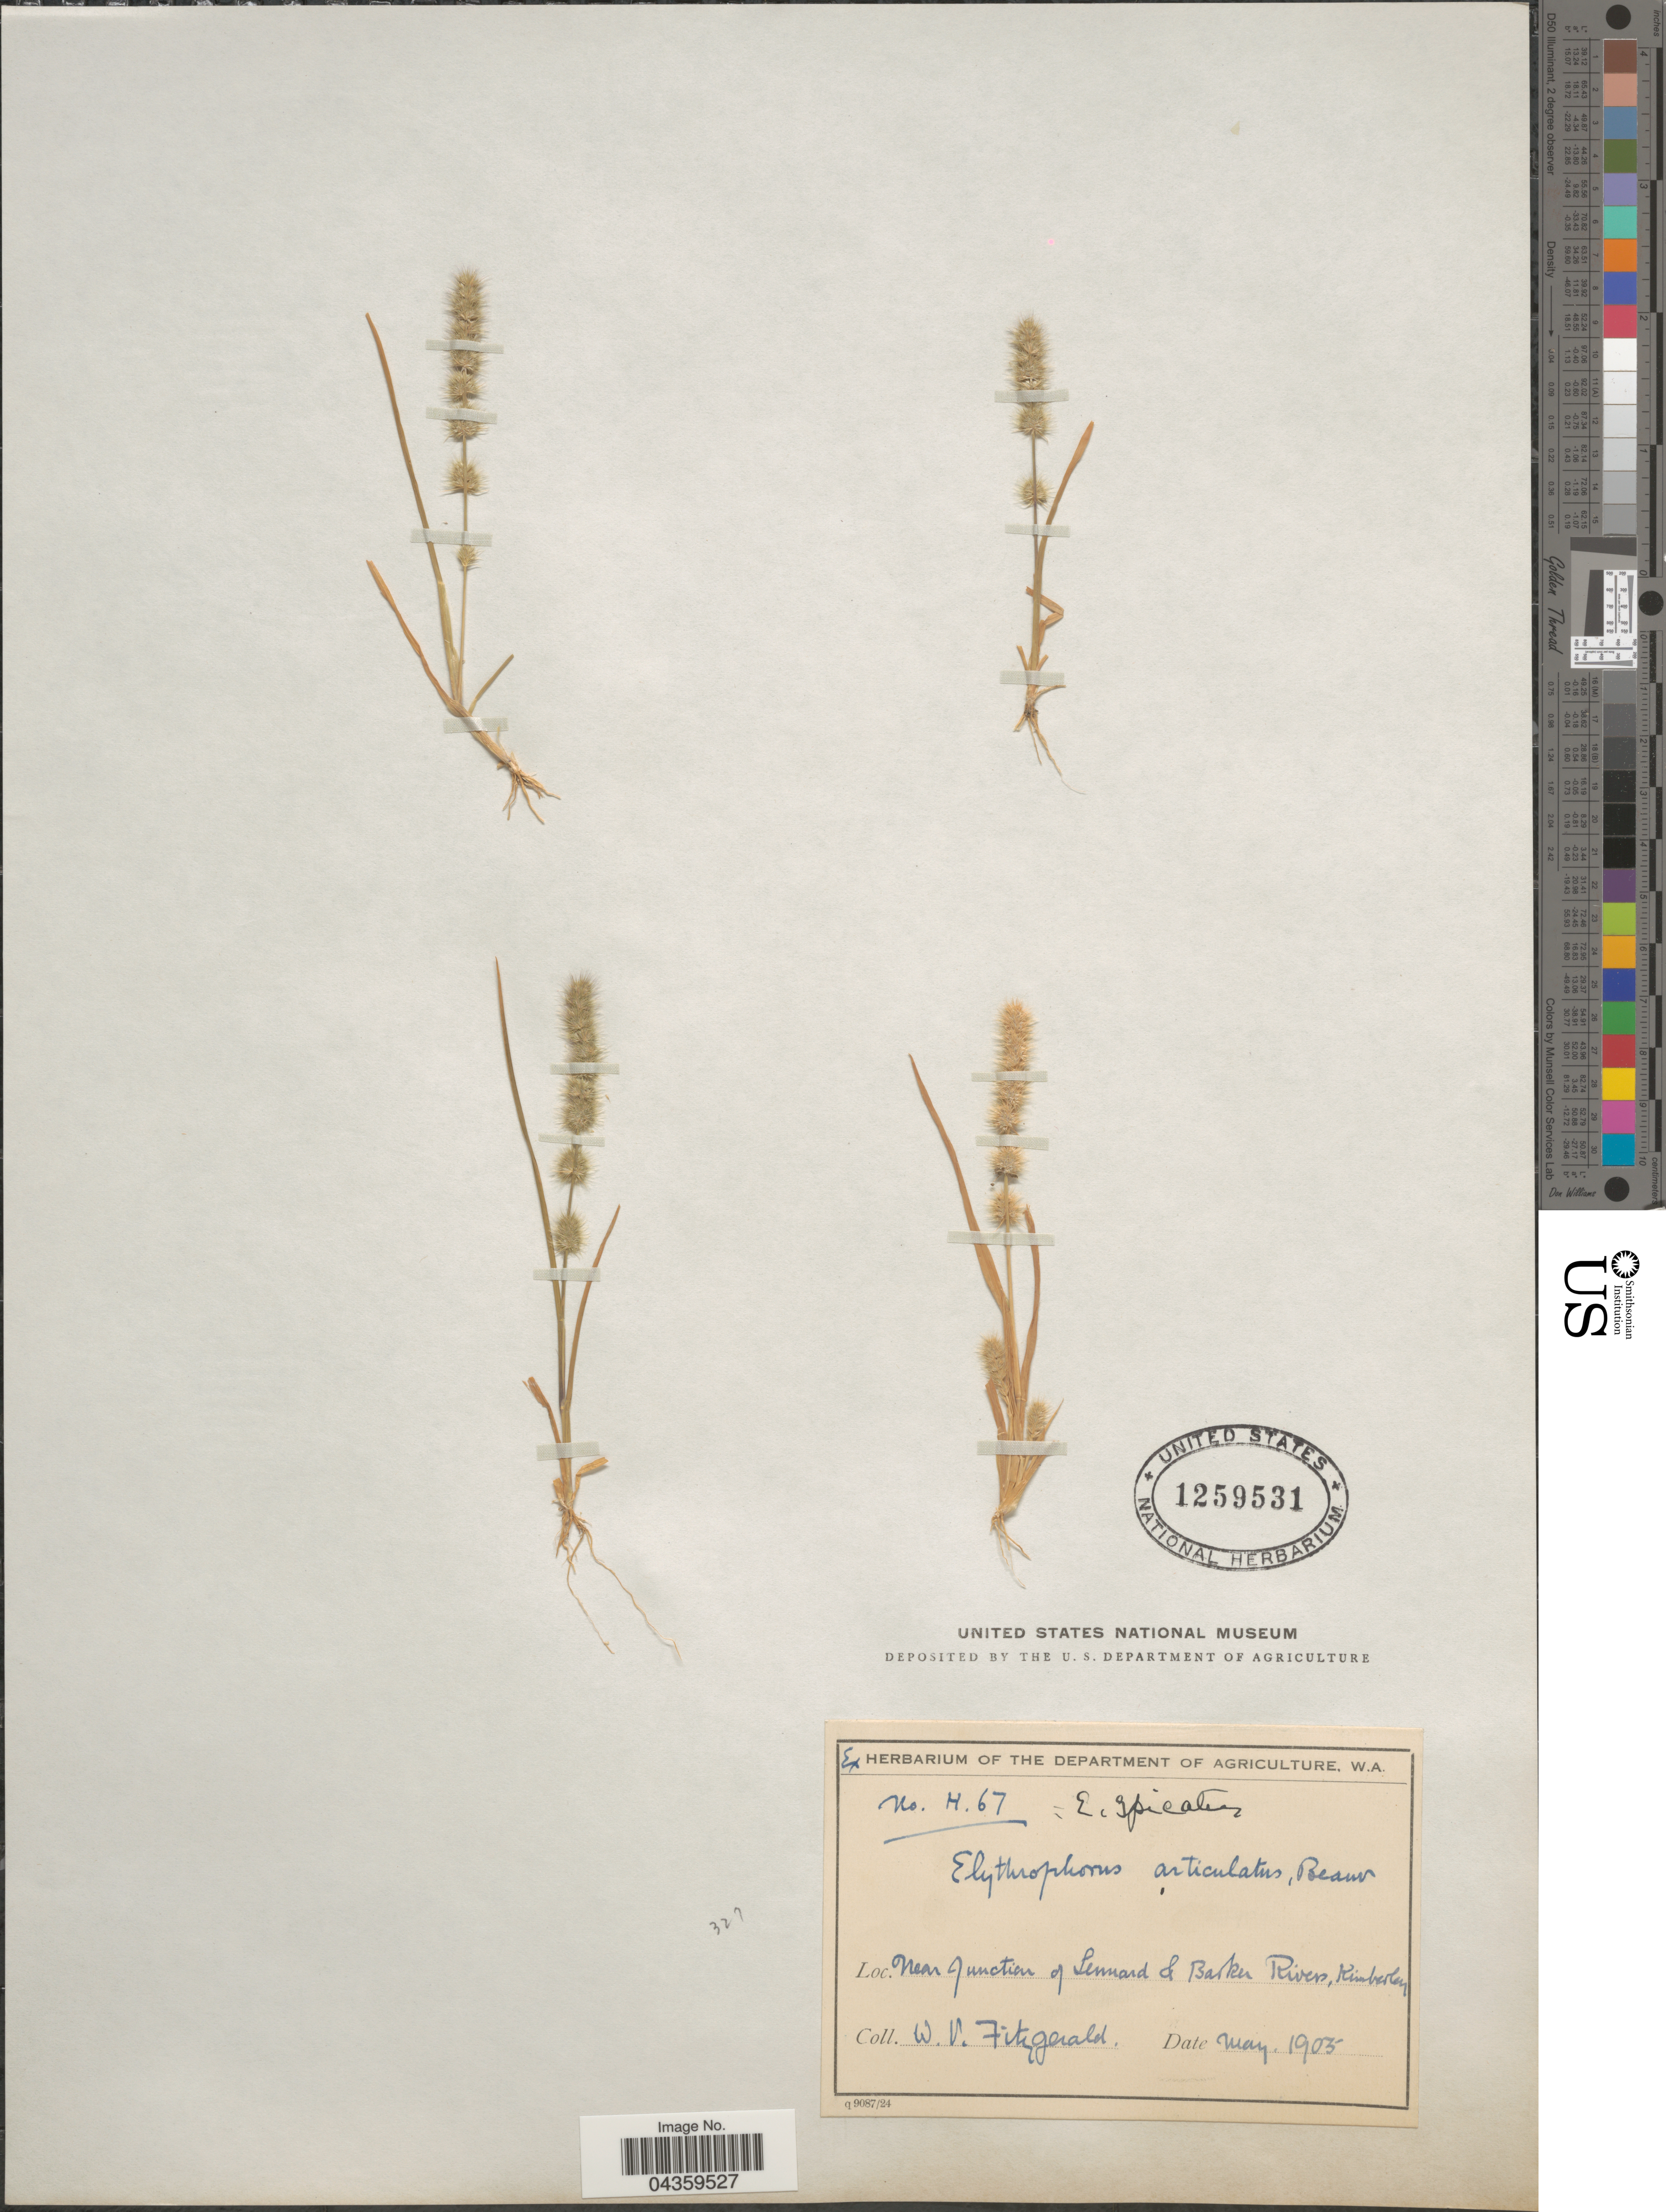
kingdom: Plantae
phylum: Tracheophyta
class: Liliopsida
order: Poales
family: Poaceae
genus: Elytrophorus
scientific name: Elytrophorus spicatus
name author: (Willd.) A. Camus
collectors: W. Fitzgerald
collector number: H67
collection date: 1905-05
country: Australia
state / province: Western Australia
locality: Near junction of Lennard & Barker Rivers, Kimberley.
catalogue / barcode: US 1259531